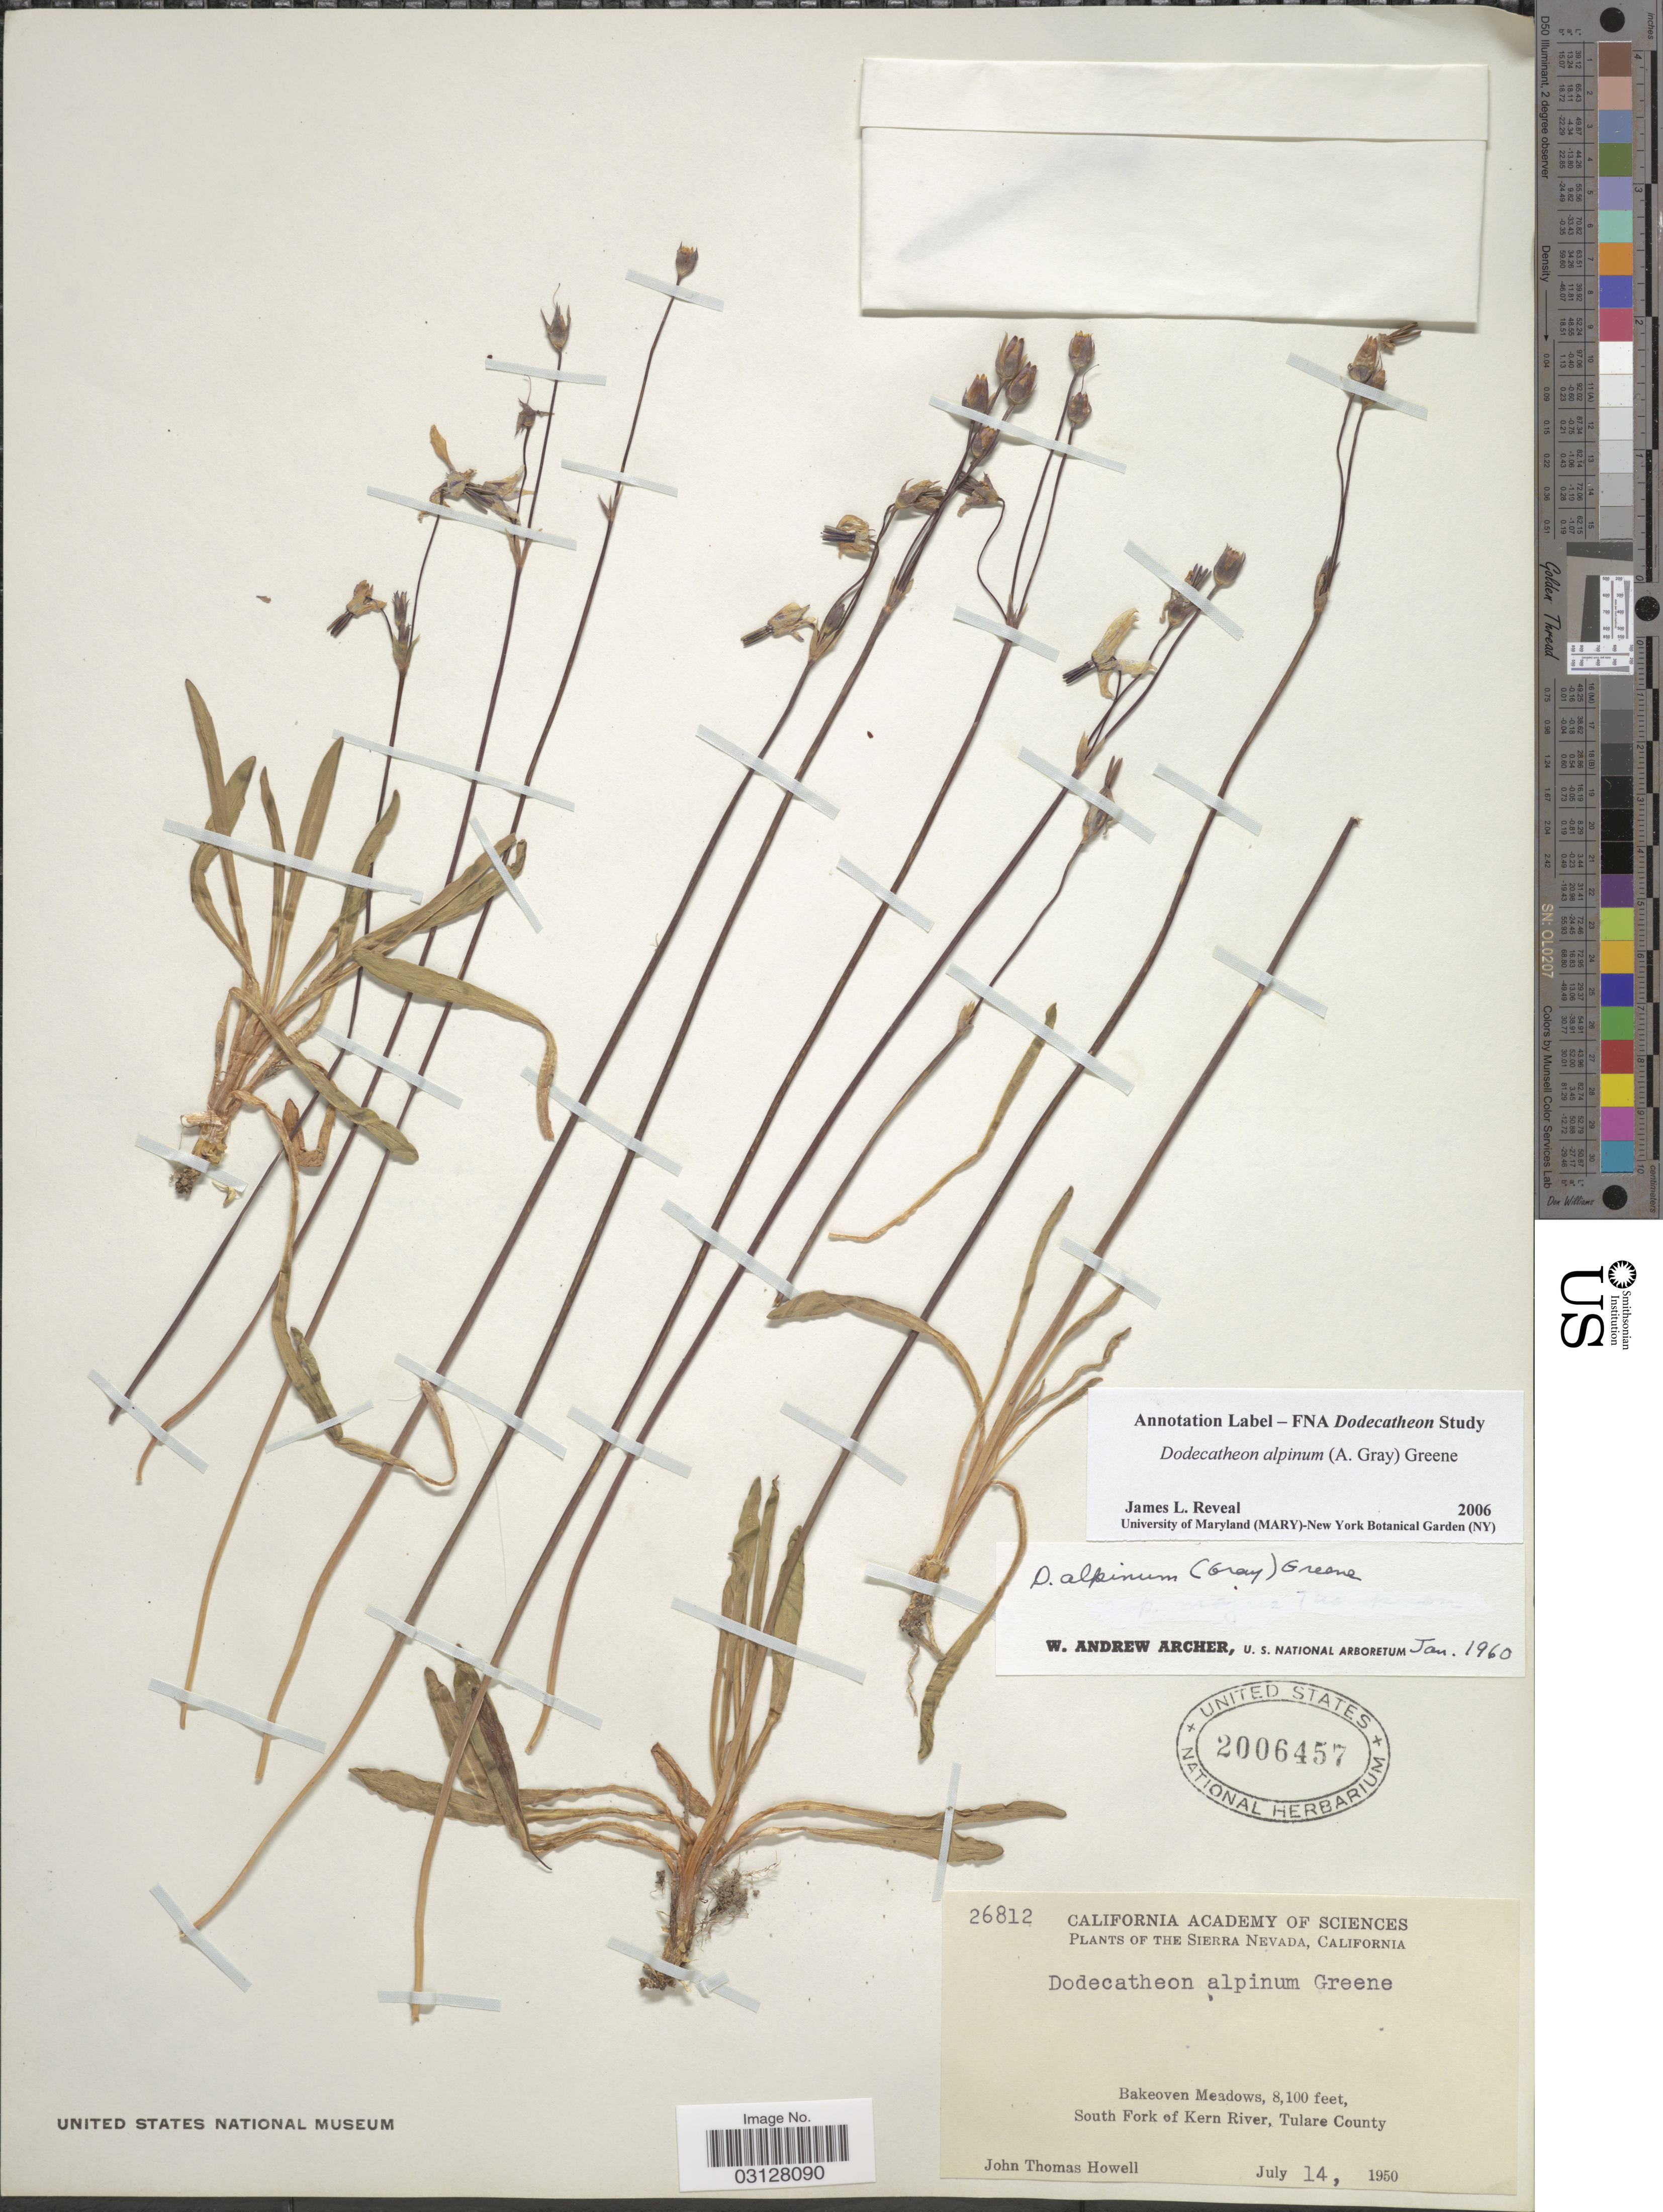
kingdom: Plantae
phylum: Tracheophyta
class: Magnoliopsida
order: Ericales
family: Primulaceae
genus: Dodecatheon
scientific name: Dodecatheon alpinum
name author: (A. Gray) Greene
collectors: J. T. Howell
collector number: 26812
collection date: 1950-07-14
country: United States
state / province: California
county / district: Tulare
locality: The Sierra Nevada, Bakeoven Meadows. South Fork of Kern River, Tulare County.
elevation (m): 2469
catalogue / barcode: US 2006457